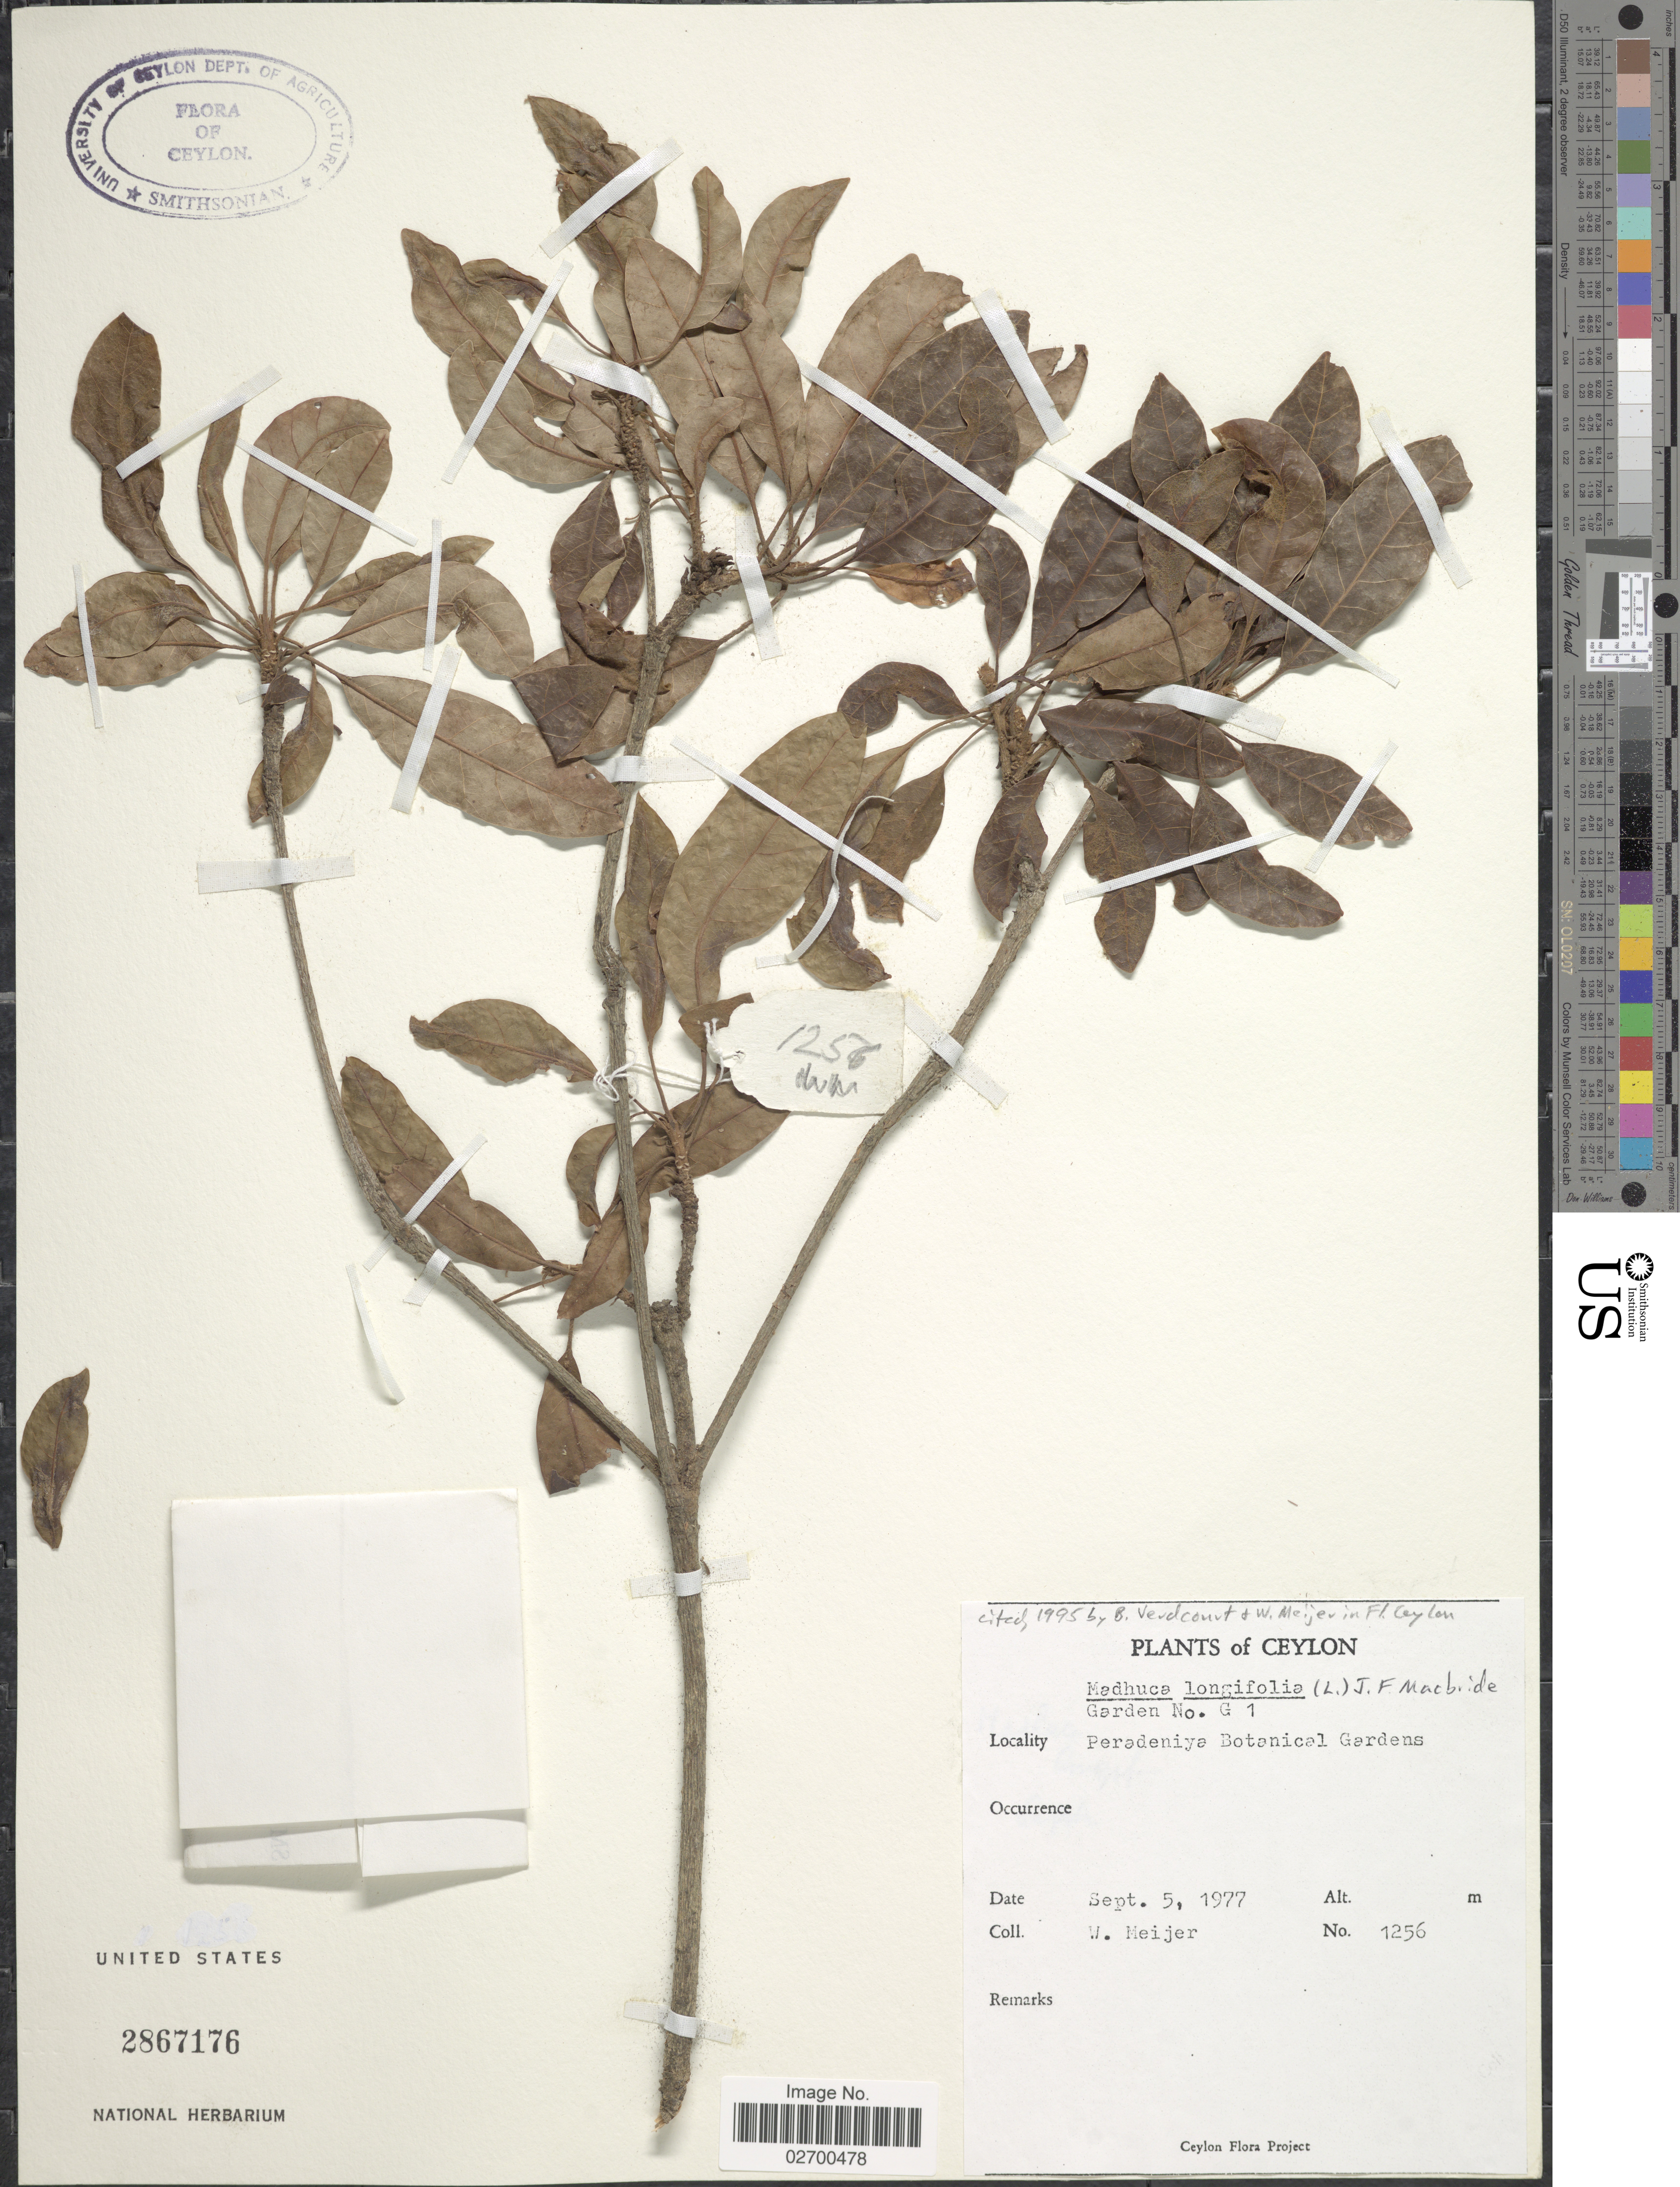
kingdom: Plantae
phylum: Tracheophyta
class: Magnoliopsida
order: Ericales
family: Sapotaceae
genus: Madhuca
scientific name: Madhuca longifolia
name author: (J. Koenig ex L.) J.F. Macbr.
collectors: W. Meijer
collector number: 1256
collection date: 1977-09-05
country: Sri Lanka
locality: Ceylon. Peradeniya Botanical Gardens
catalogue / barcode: US 2867176